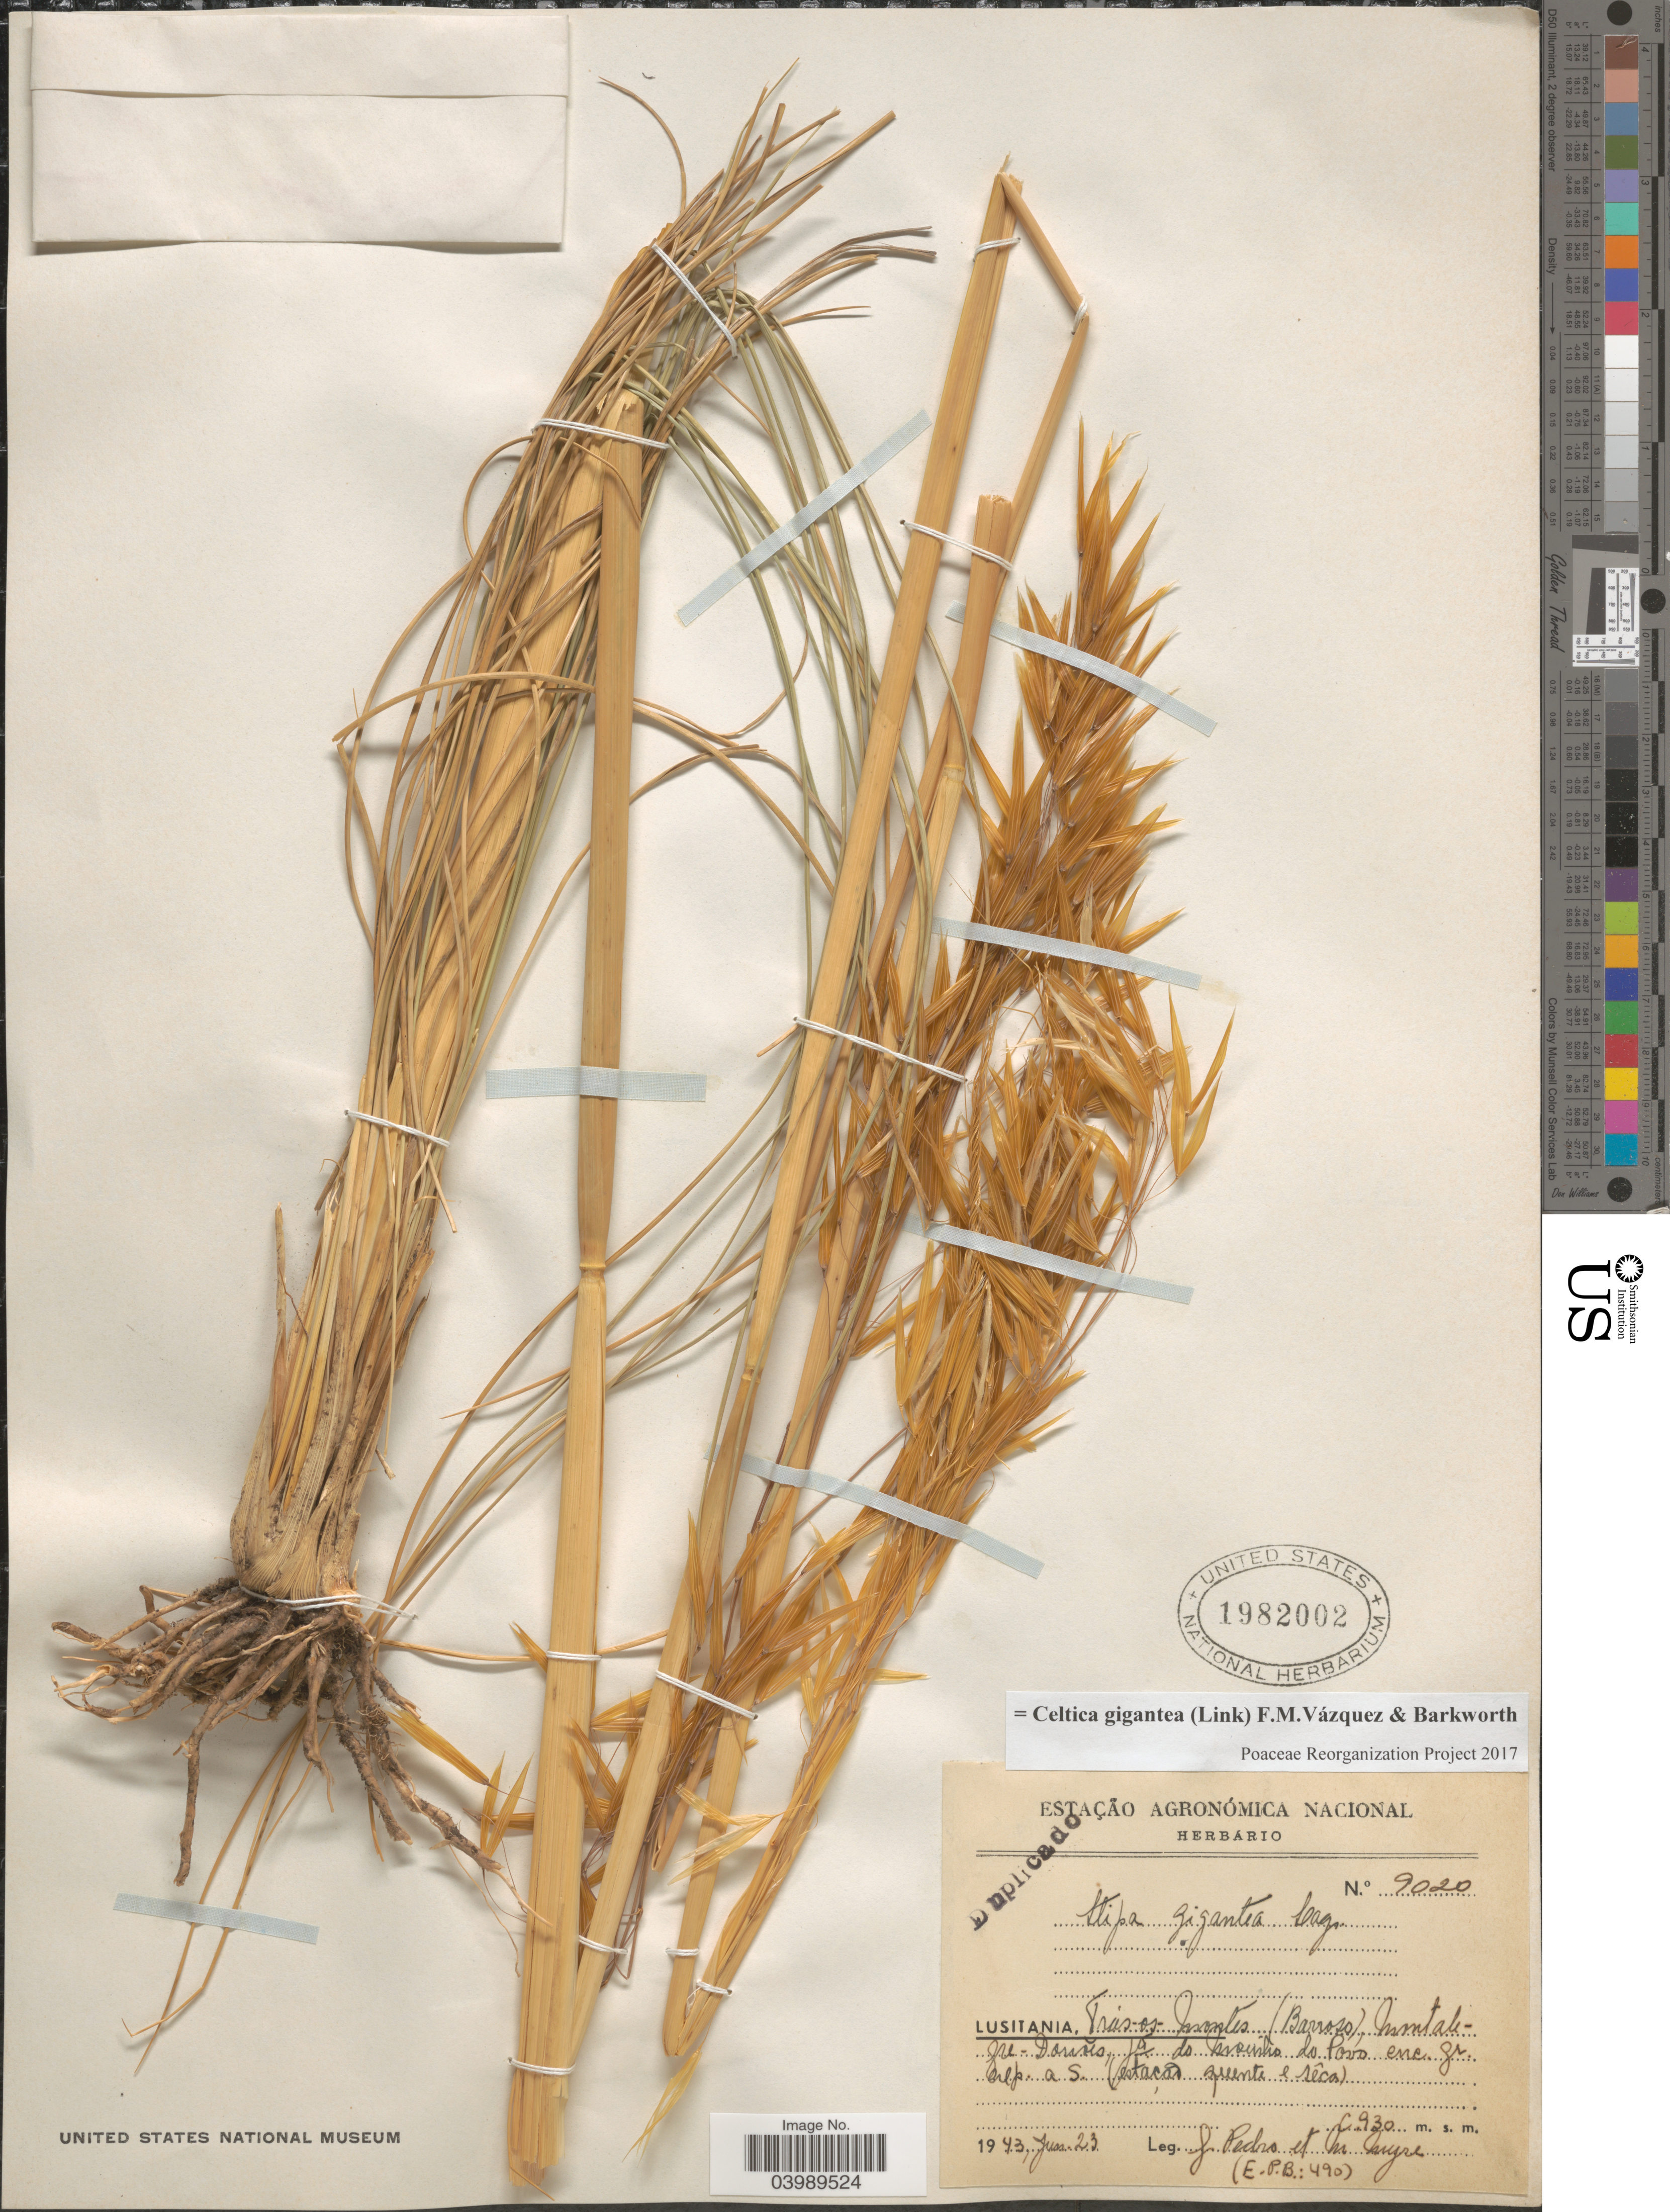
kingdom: Plantae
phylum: Tracheophyta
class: Liliopsida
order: Poales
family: Poaceae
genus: Celtica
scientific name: Celtica gigantea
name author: (Link) F.M. Vázquez & Barkworth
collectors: J. Pedro & Myre, M.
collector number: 9020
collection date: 1943-06-23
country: Portugal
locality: Lusitania, Tras-os-Montes (Barroso), Immtahfre, Donñes, ja do morito do Povo enc. graep. A.S. (estad quente e sêca). [interpreted]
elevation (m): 6930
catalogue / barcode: US 1982002